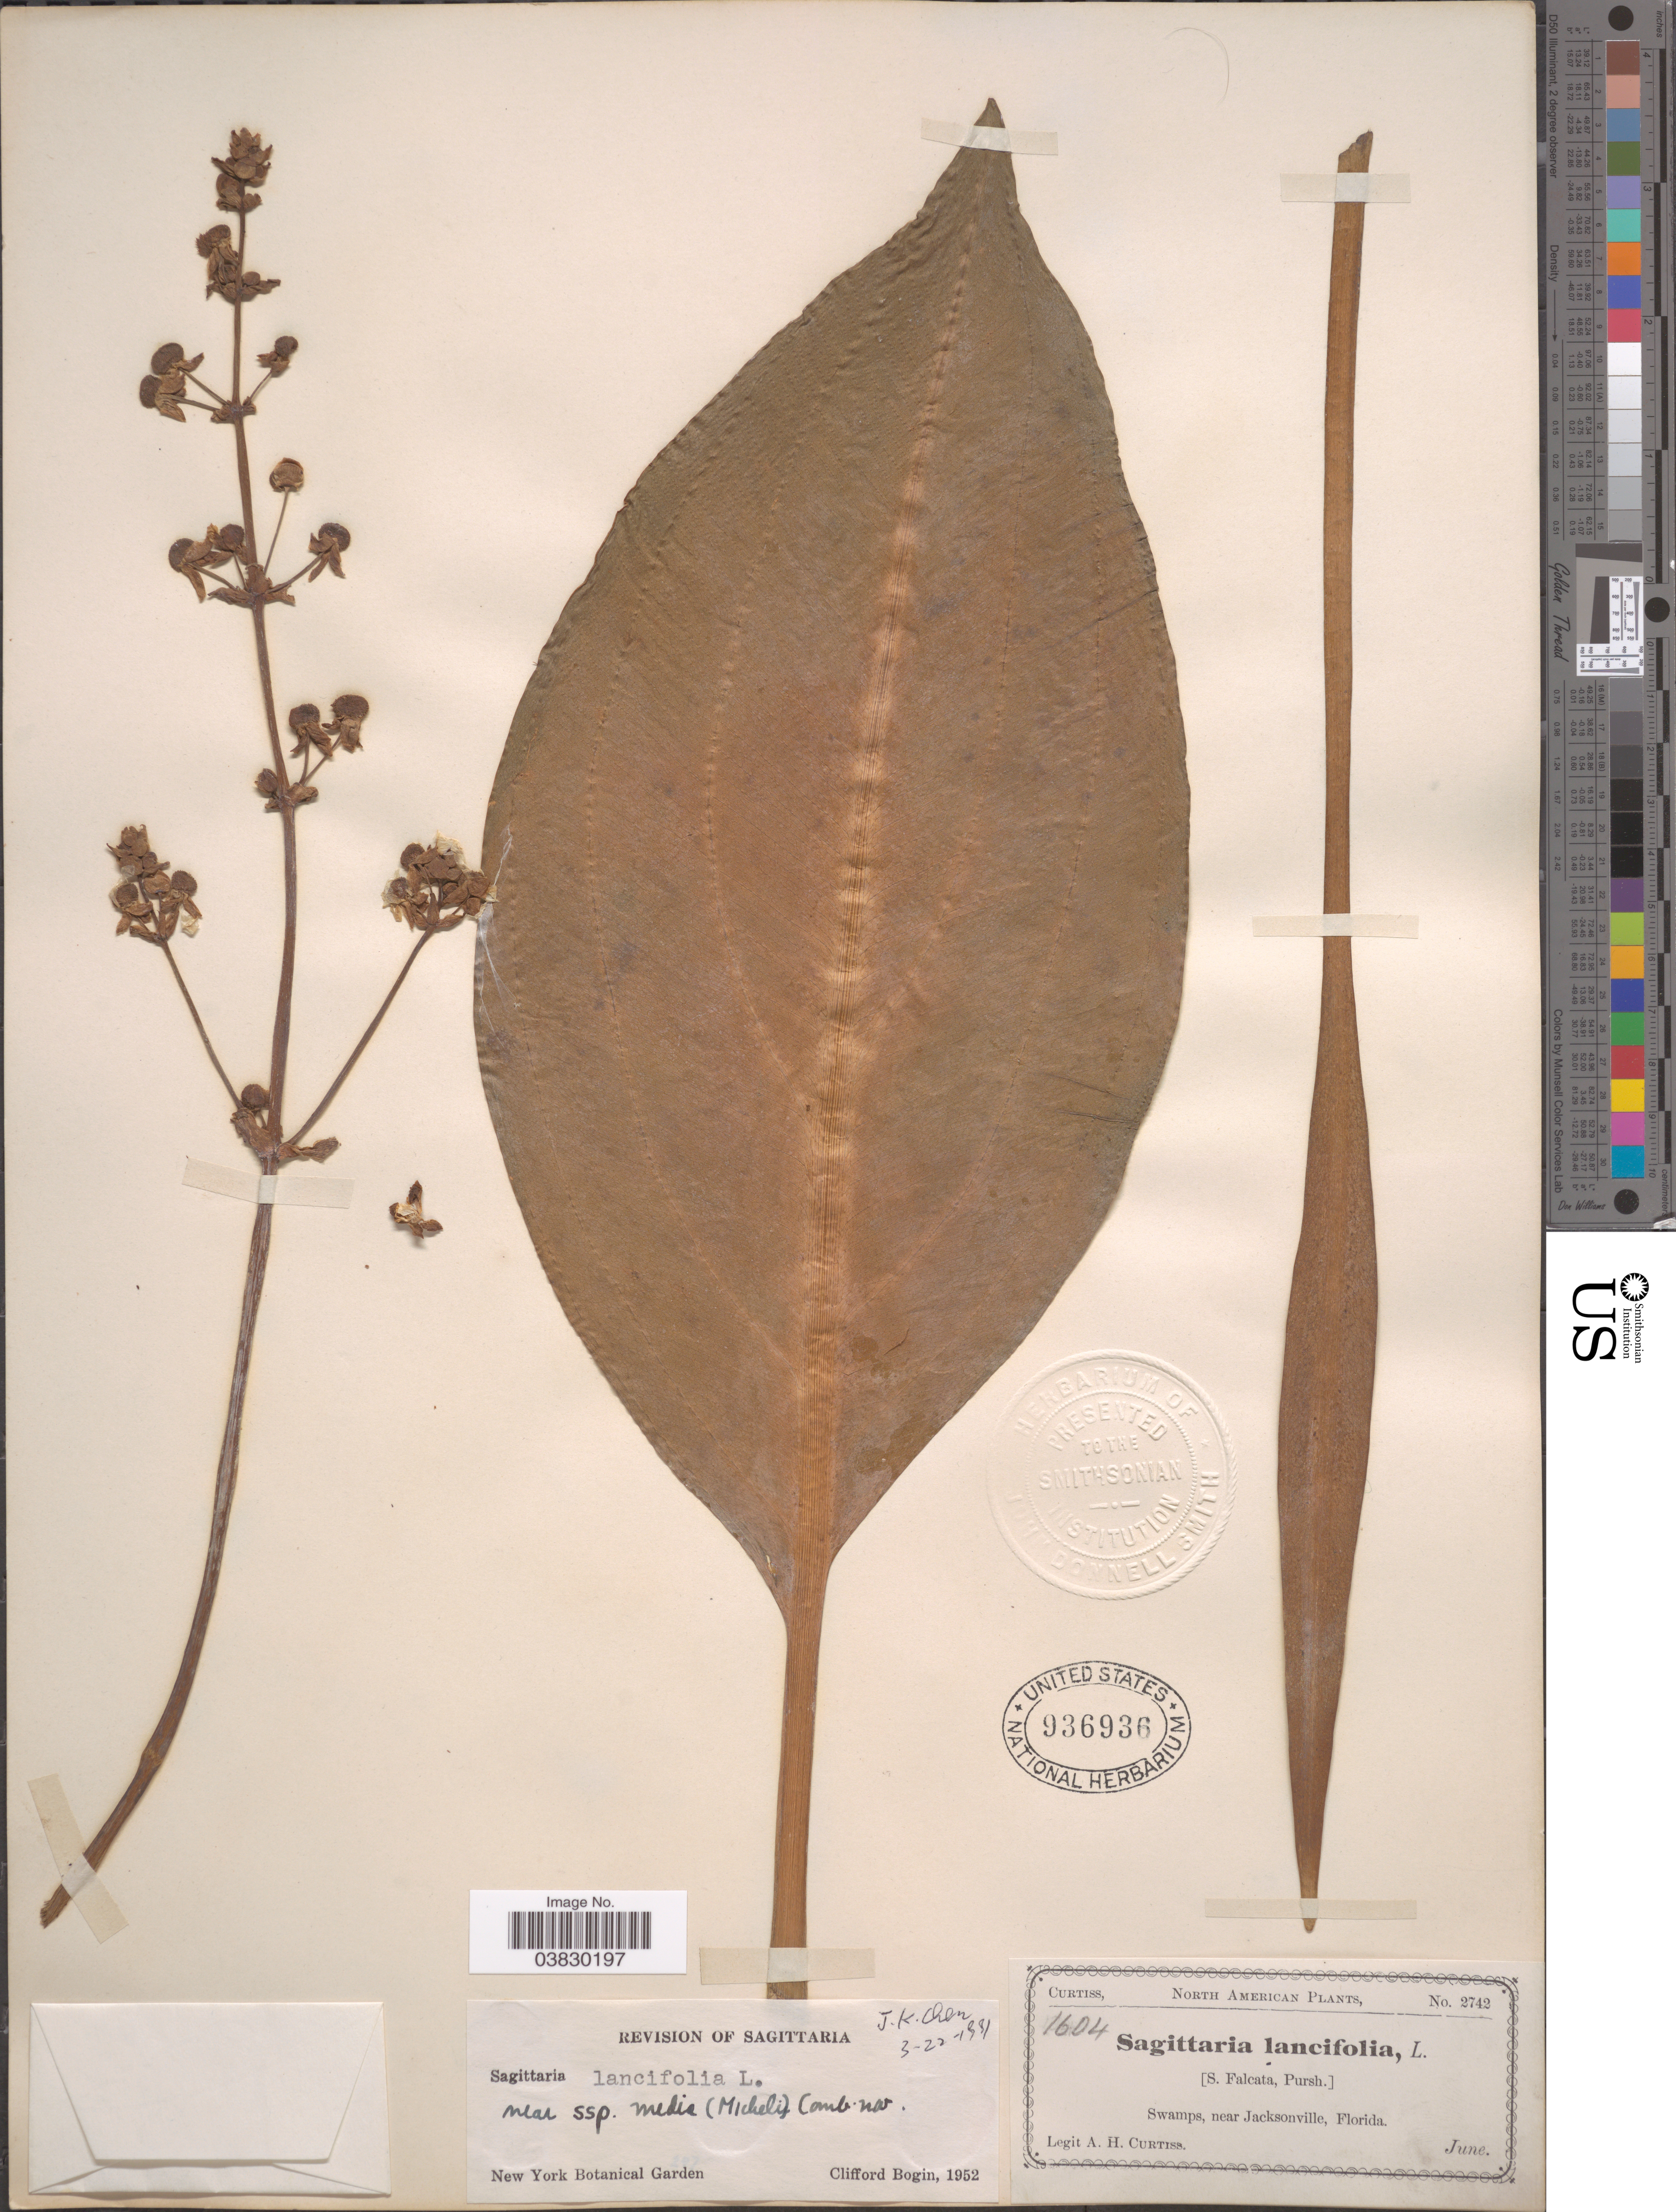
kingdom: Plantae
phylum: Tracheophyta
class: Liliopsida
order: Alismatales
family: Alismataceae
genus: Sagittaria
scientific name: Sagittaria lancifolia subsp. media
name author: (Micheli) Bogin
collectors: A. H. Curtiss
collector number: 2742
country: United States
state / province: Florida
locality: Near Jacksonville.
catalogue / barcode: US 936936